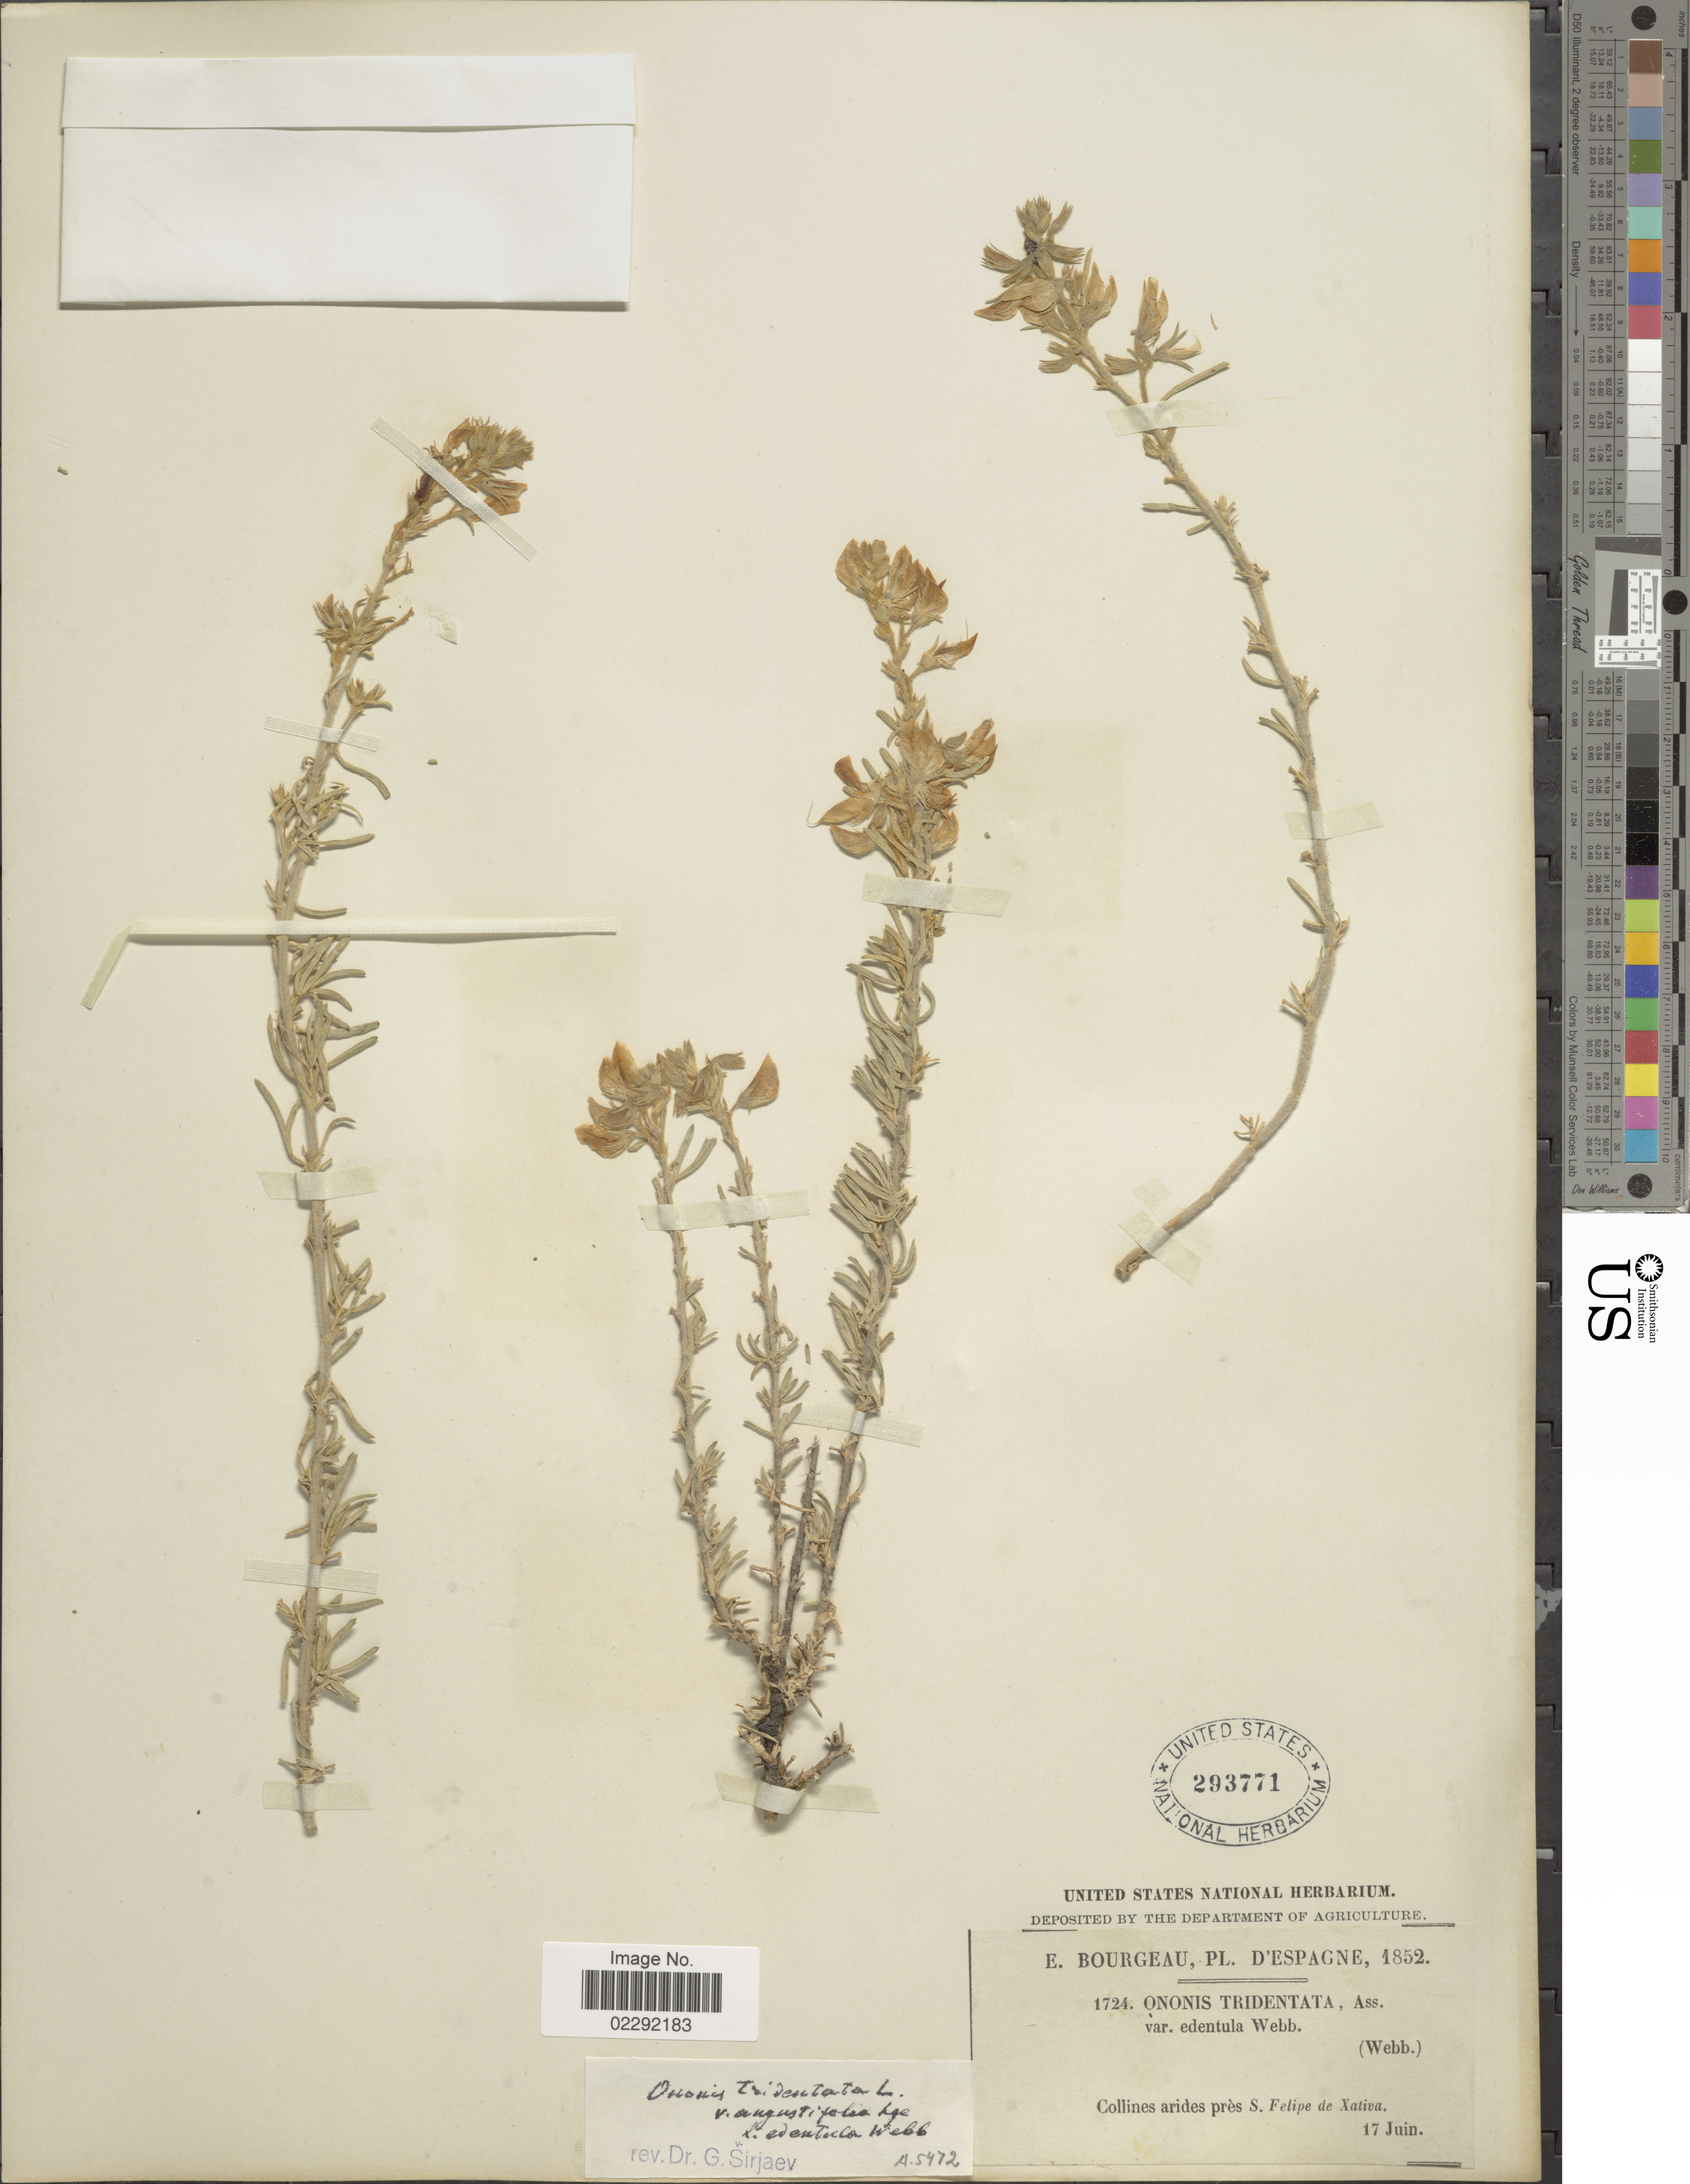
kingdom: Plantae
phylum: Tracheophyta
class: Magnoliopsida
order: Fabales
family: Fabaceae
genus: Ononis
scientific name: Ononis tridentata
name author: L.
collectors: E. Bourgeau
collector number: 1724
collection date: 1852-06-17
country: Spain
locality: D'espagne, Collines arides pres S. Felipe de Xativa.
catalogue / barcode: US 293771